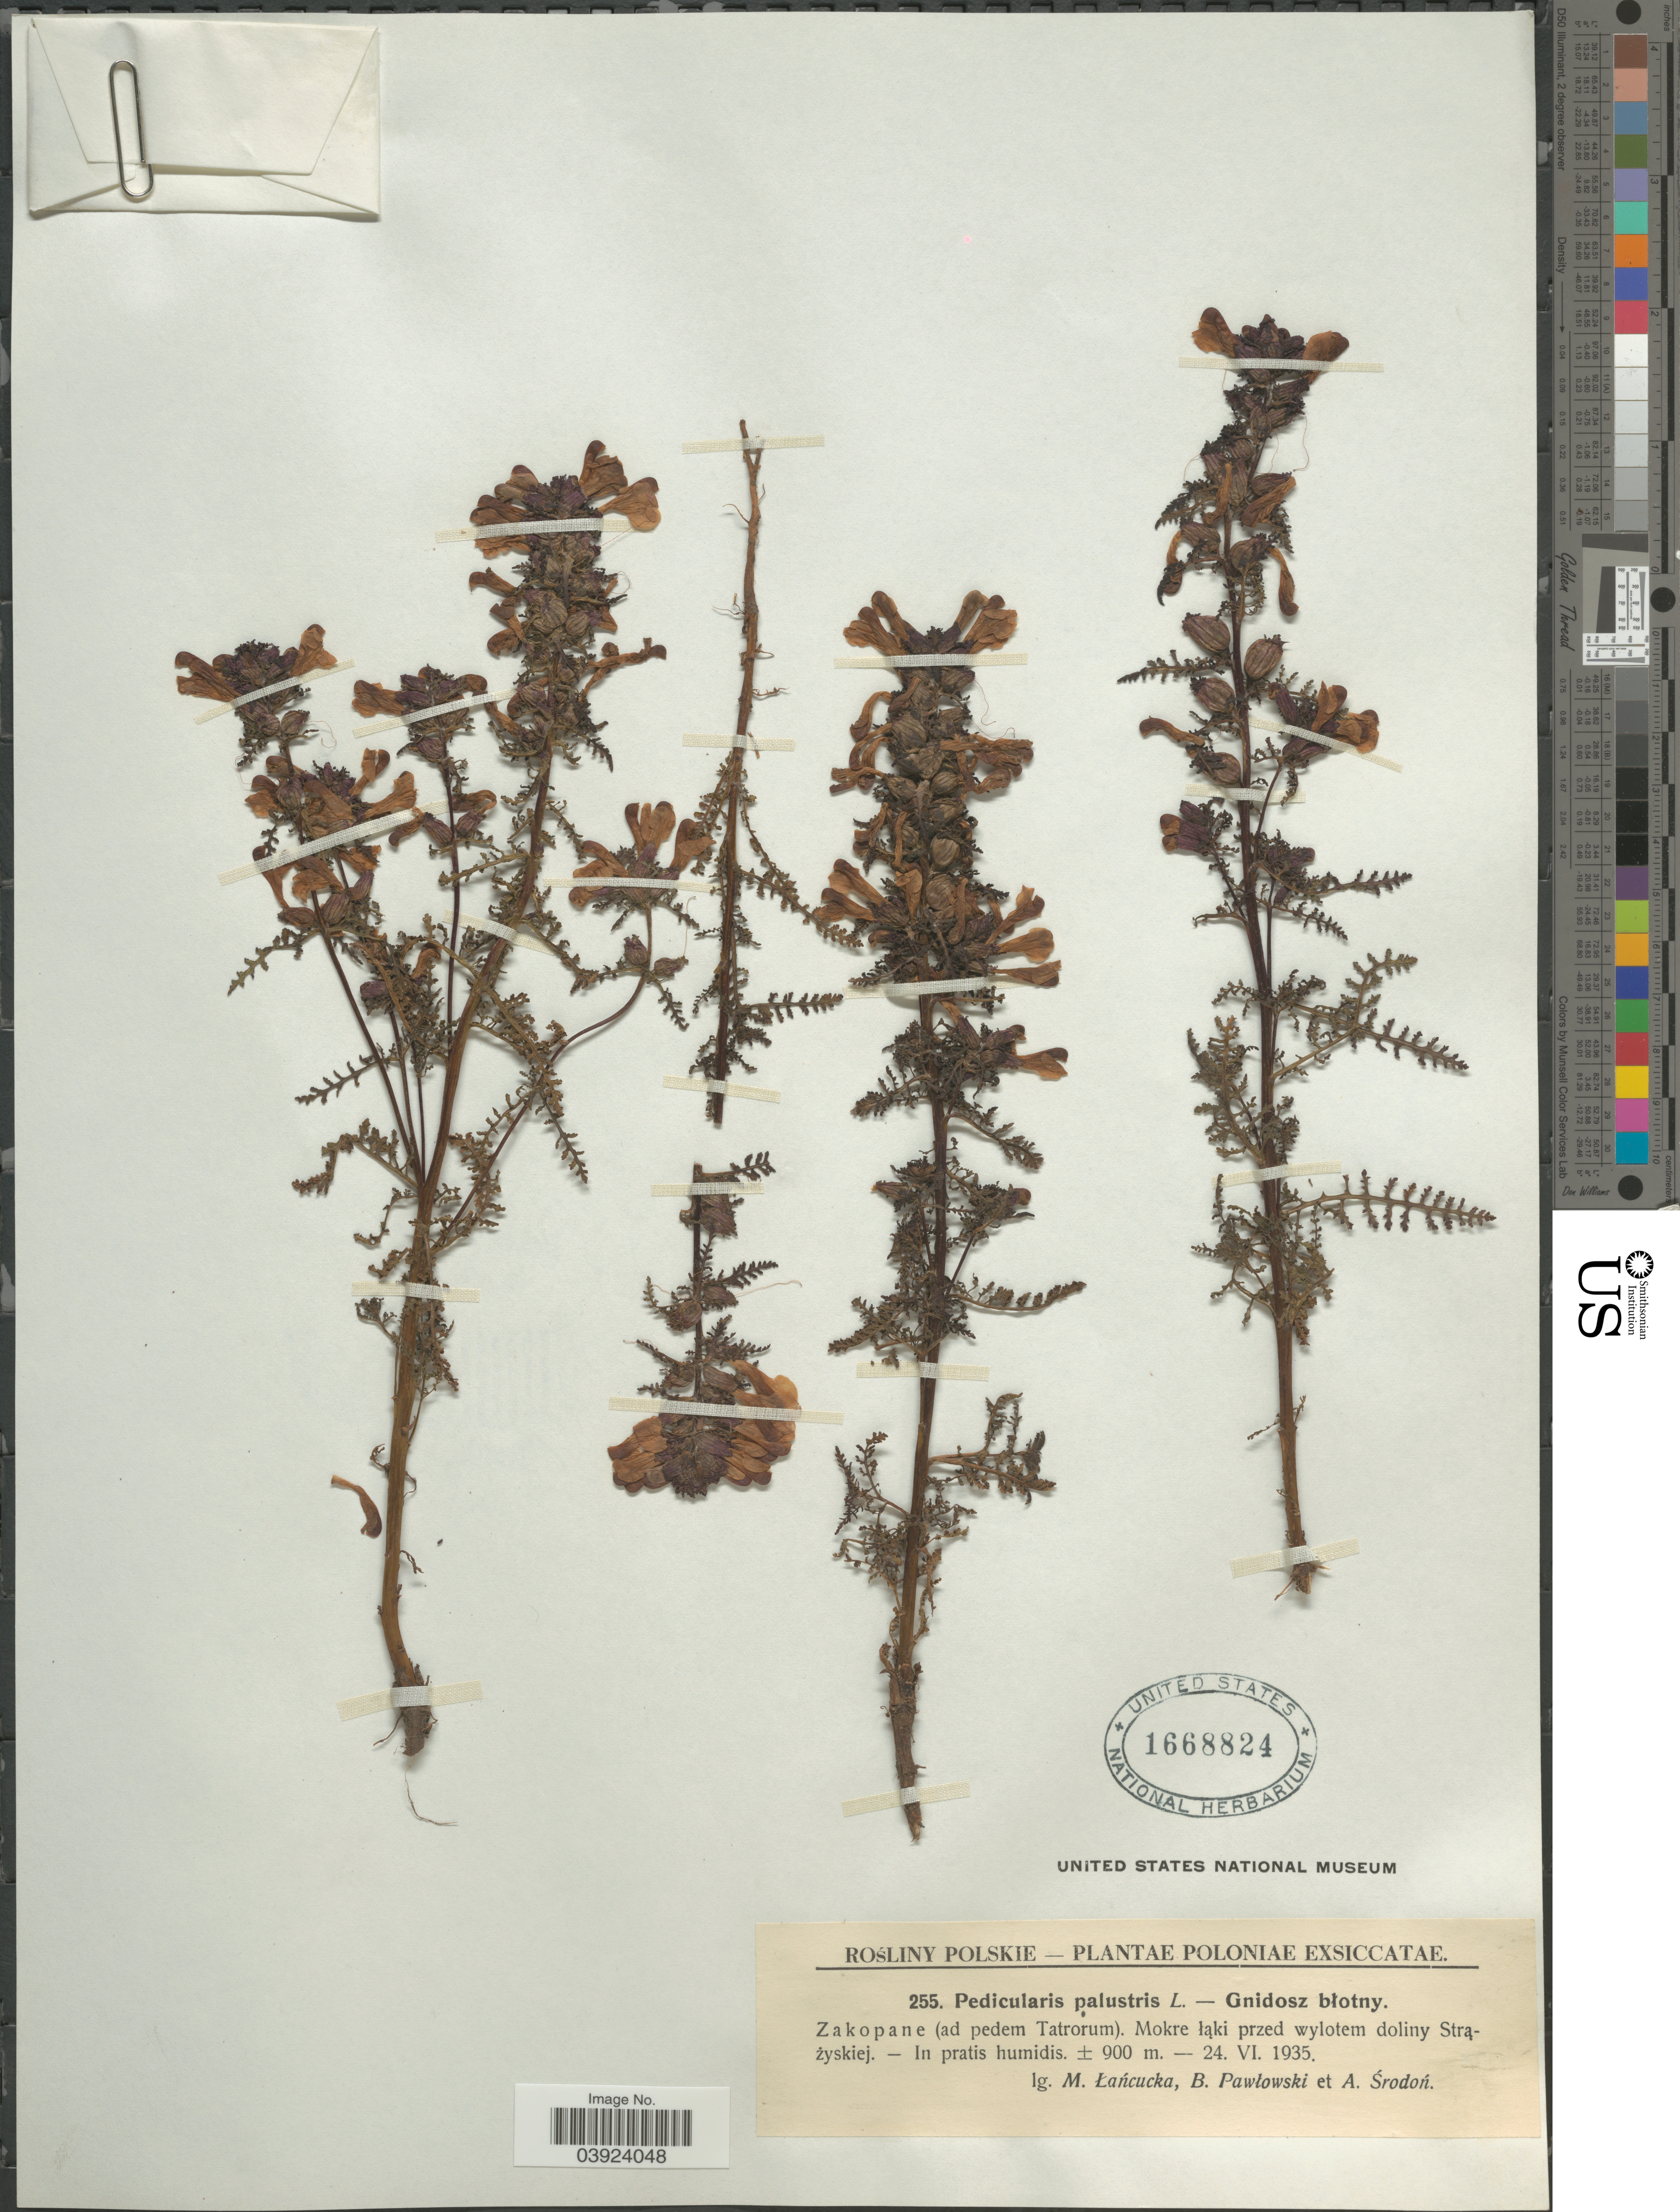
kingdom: Plantae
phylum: Tracheophyta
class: Magnoliopsida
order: Lamiales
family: Orobanchaceae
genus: Pedicularis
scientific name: Pedicularis palustris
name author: L.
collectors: M. Lancucka, B. Pawlowski & A. Srodon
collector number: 255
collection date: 1935-06-24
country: Poland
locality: Poloniae. Zakopane (ad pedem Tatrorum). Mokre łąki przed wylotem doliny Strążyskiej.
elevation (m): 900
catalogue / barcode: US 1668824